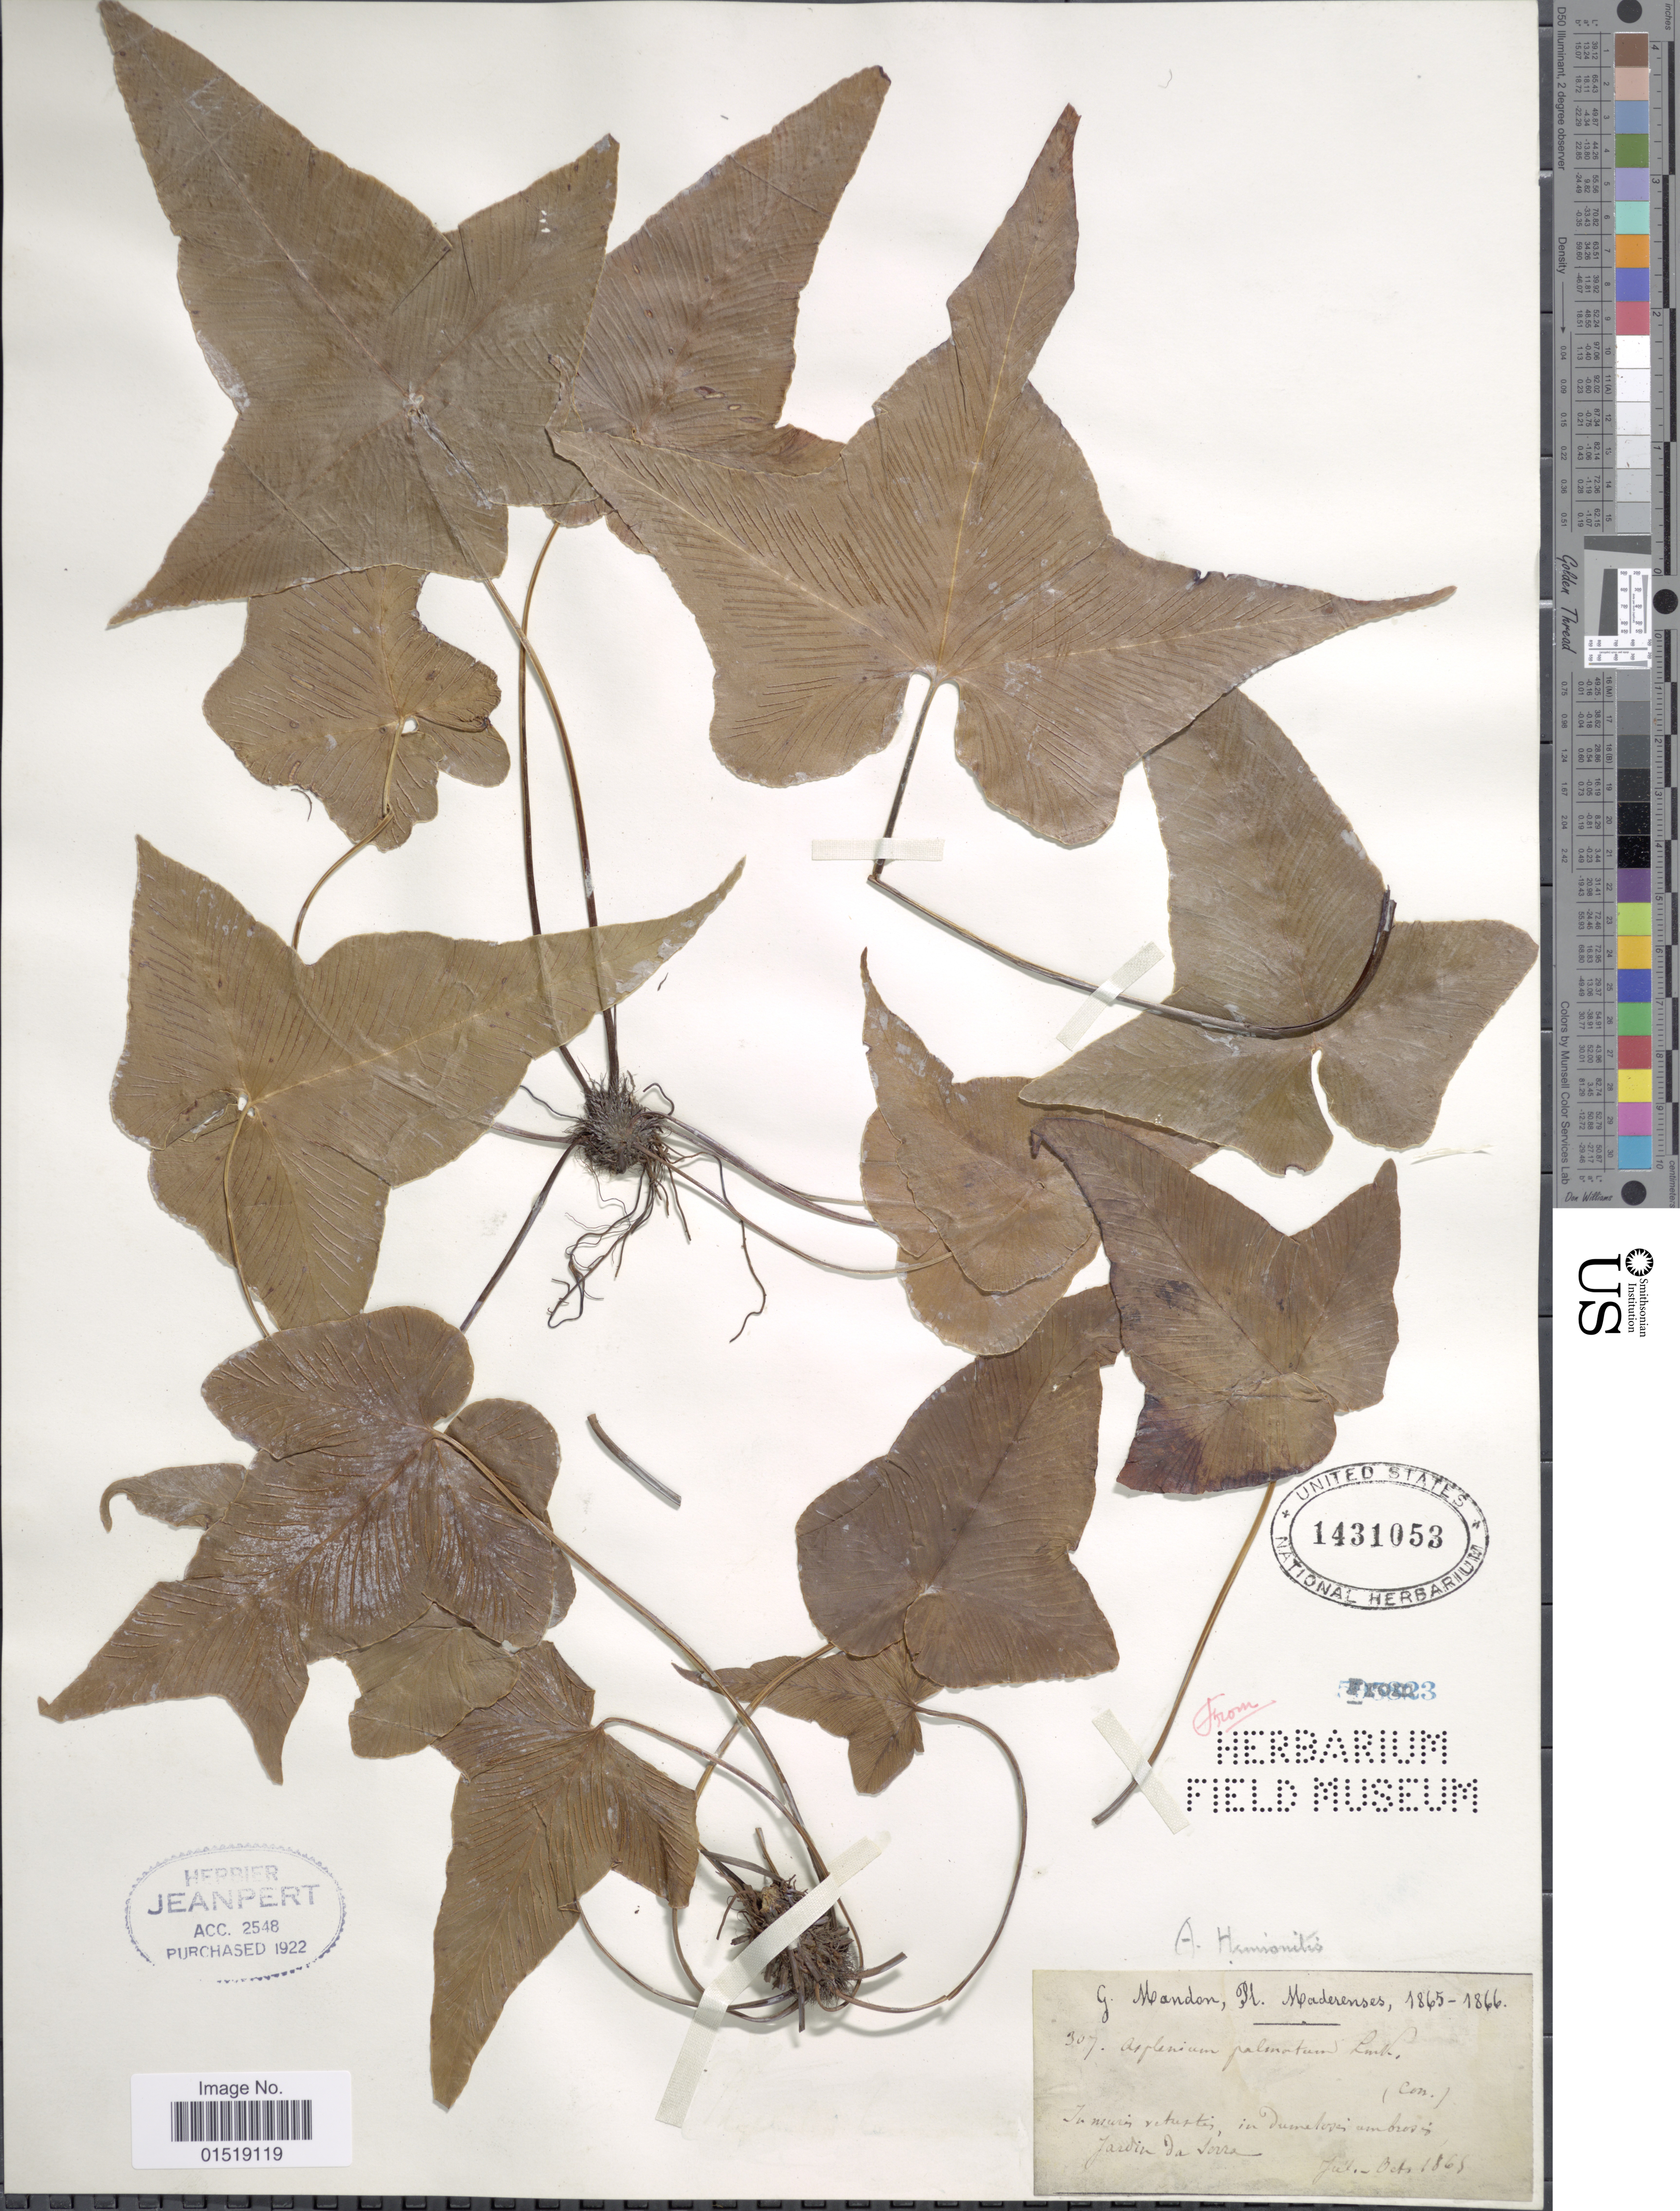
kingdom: Plantae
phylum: Tracheophyta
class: Polypodiopsida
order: Polypodiales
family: Aspleniaceae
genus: Asplenium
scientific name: Asplenium hemionitis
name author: L.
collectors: G. Mandon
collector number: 307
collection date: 1865-07/1865-10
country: Portugal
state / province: Madeira (Aut. Reg.)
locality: Maderenses. In murin redturtis, in dumetosis umbrosis Jardin da Sorra. [interpreted]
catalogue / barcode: US 1431053